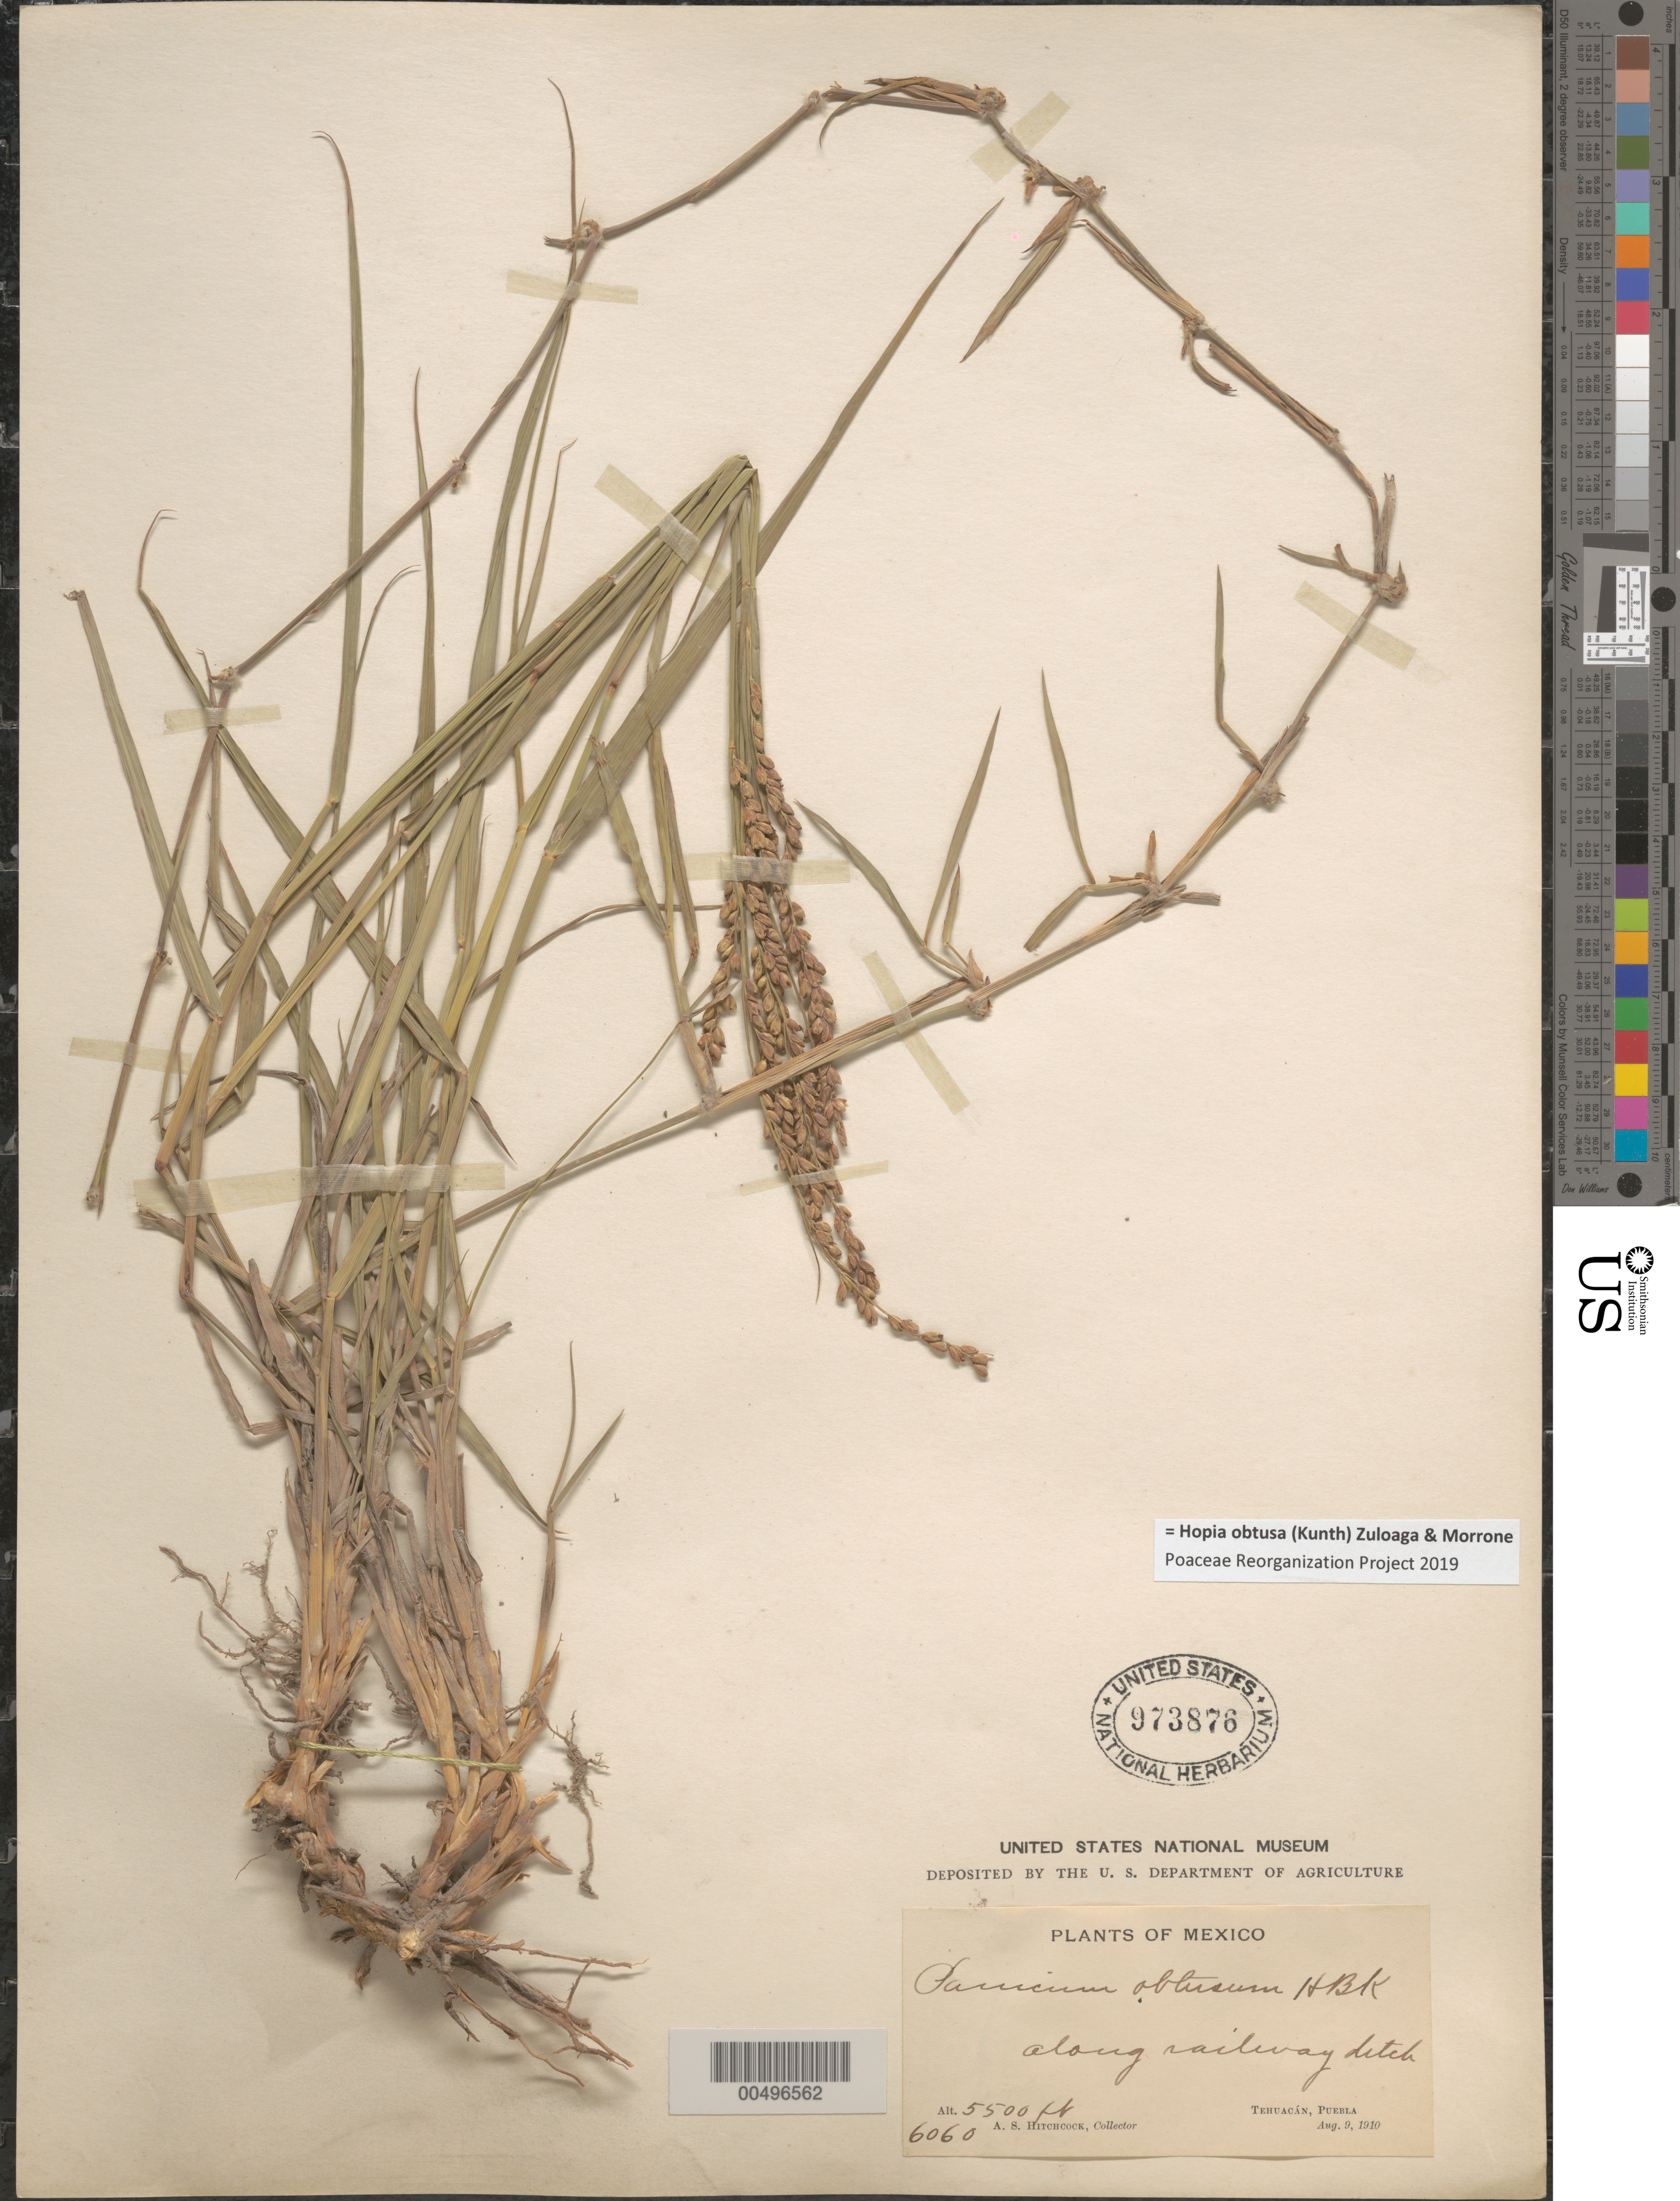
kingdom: Plantae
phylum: Tracheophyta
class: Liliopsida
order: Poales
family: Poaceae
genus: Panicum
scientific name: Panicum obtusum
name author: Kunth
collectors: A. S. Hitchcock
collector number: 6060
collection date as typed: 9 Aug 1910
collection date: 1910-08-09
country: Mexico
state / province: Puebla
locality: Tehuac n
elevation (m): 1676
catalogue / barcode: US 973876